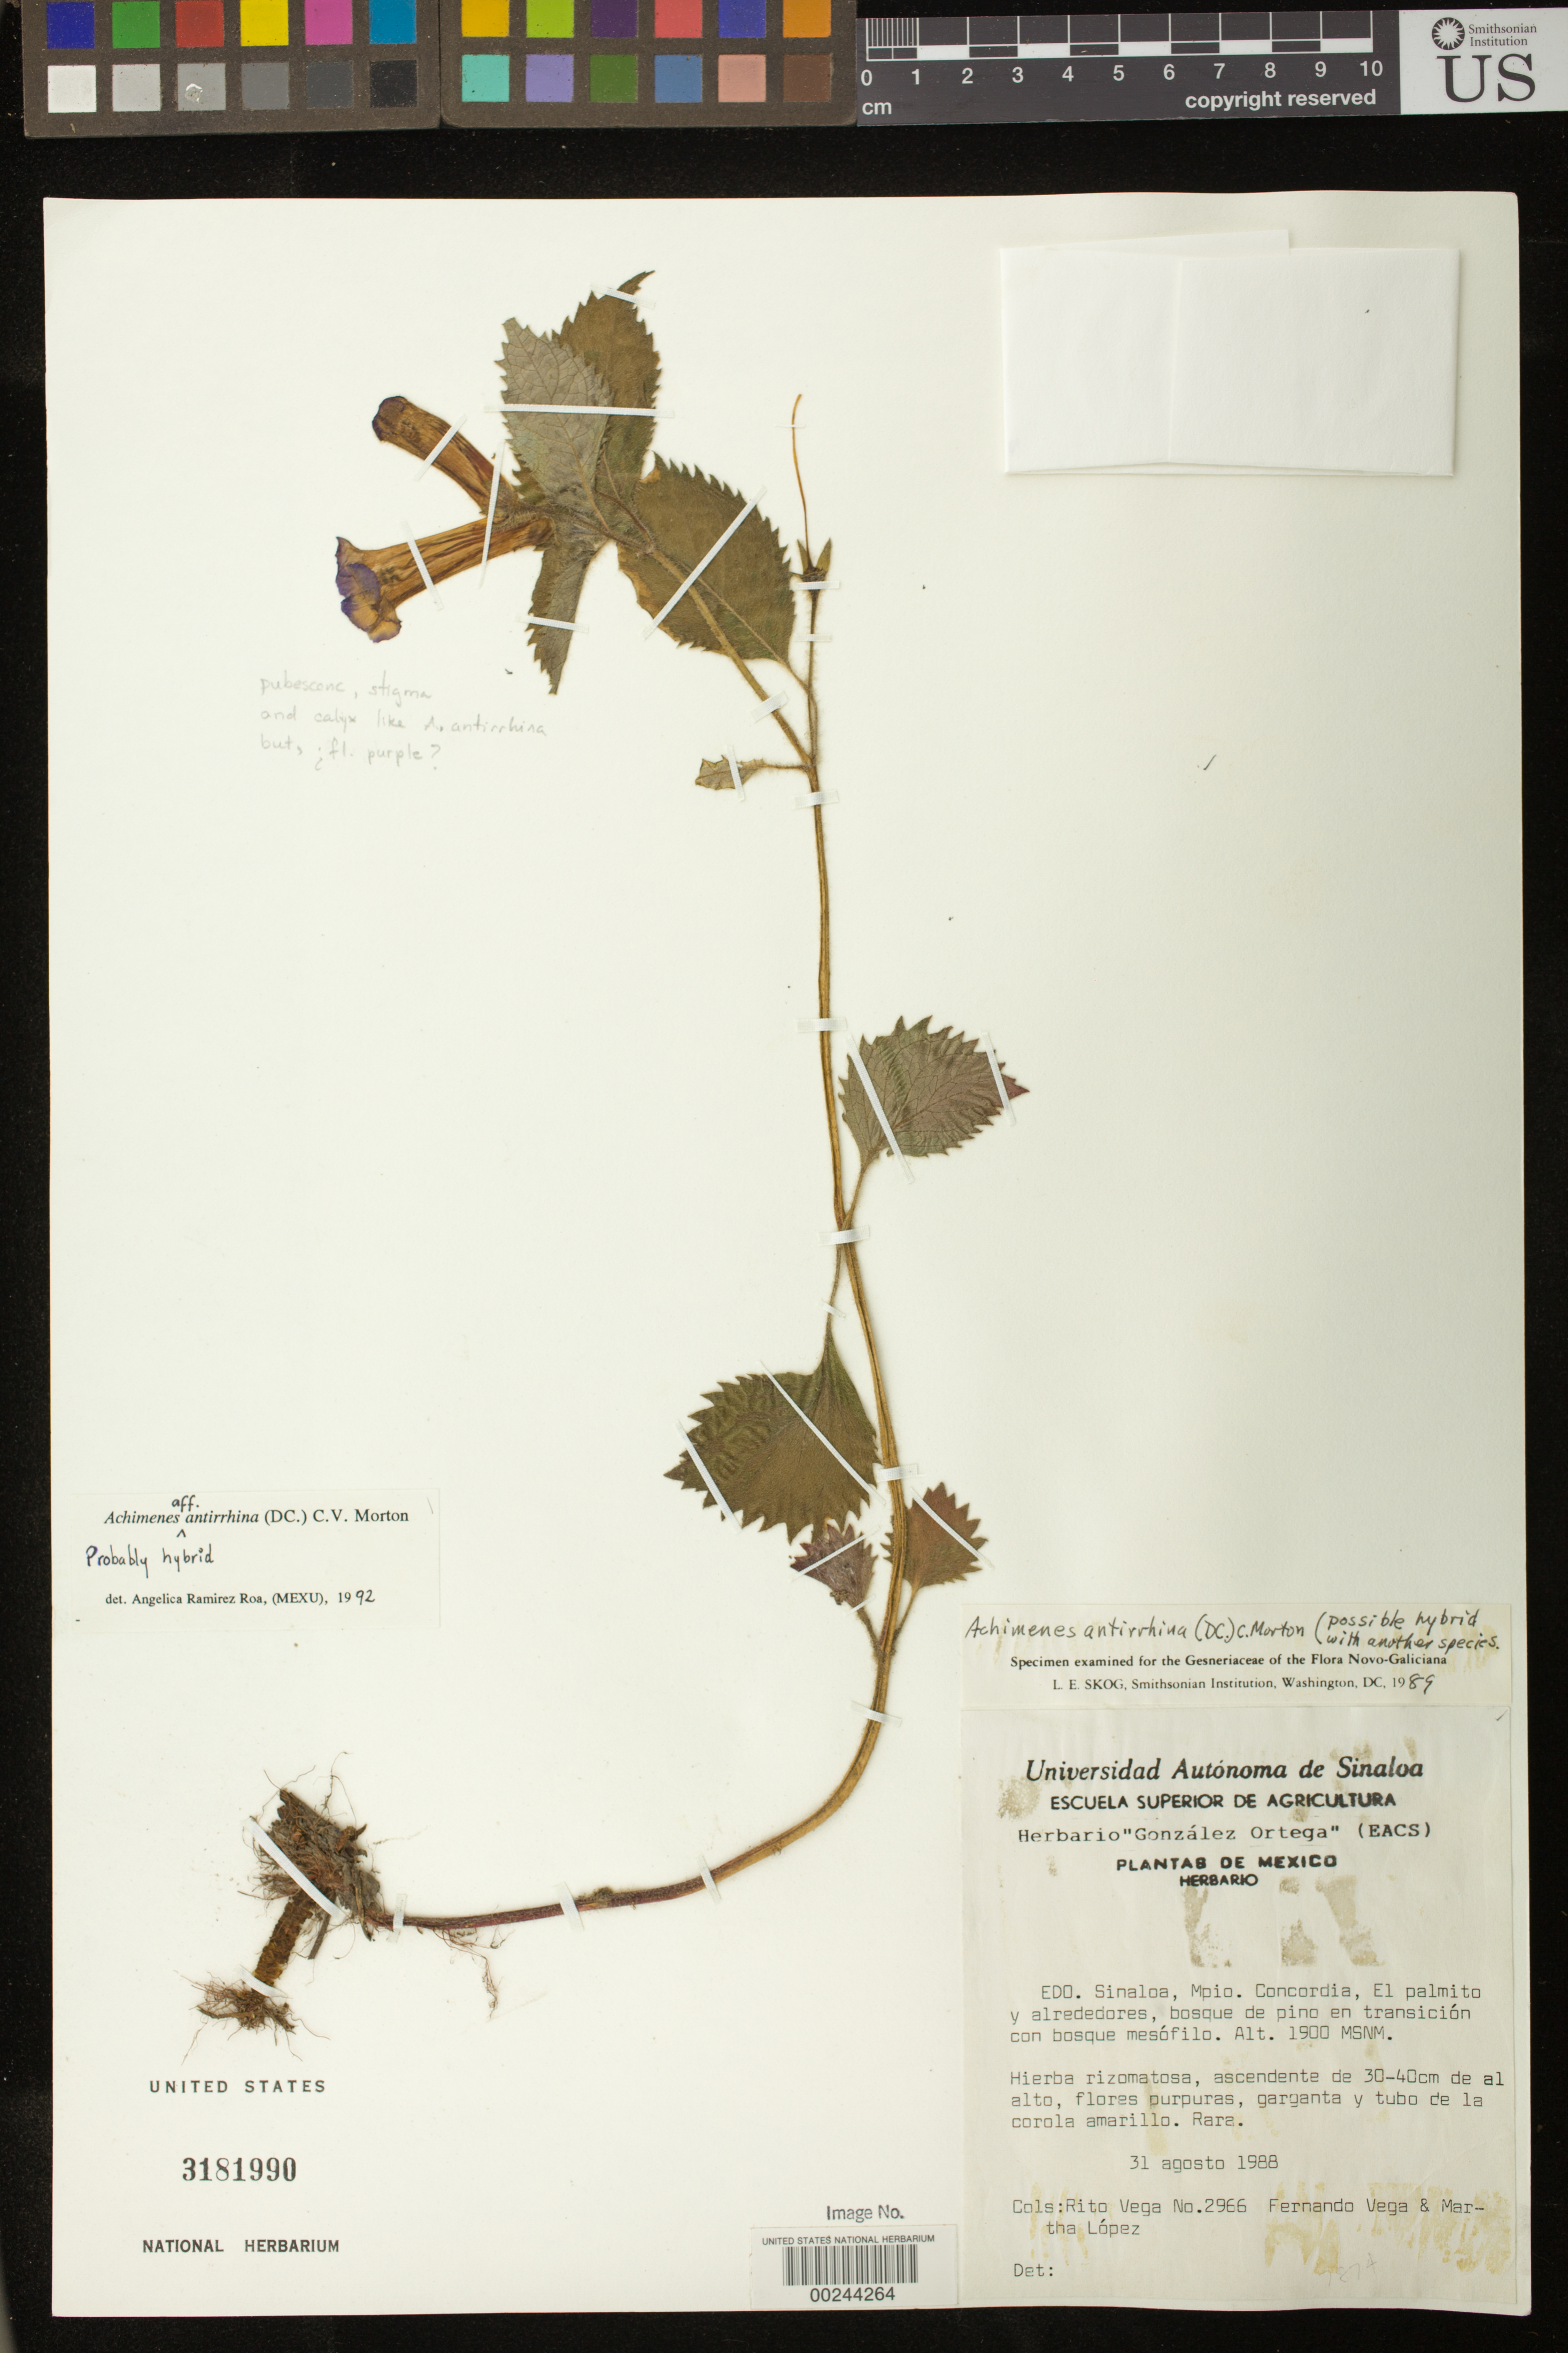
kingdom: Plantae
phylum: Tracheophyta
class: Magnoliopsida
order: Lamiales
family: Gesneriaceae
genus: Achimenes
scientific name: Achimenes antirrhina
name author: (DC.) C.V. Morton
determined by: Ramírez-Roa, A.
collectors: R. Vega A., F. Vega & M. Lopéz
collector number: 2966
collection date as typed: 31 Aug 1988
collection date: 1988-08-31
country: Mexico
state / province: Sinaloa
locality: Mpio. Concordia, El palmito y alrededores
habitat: Bosque de pino en transición con bosque mesófilo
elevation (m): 1900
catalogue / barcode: US 3181990